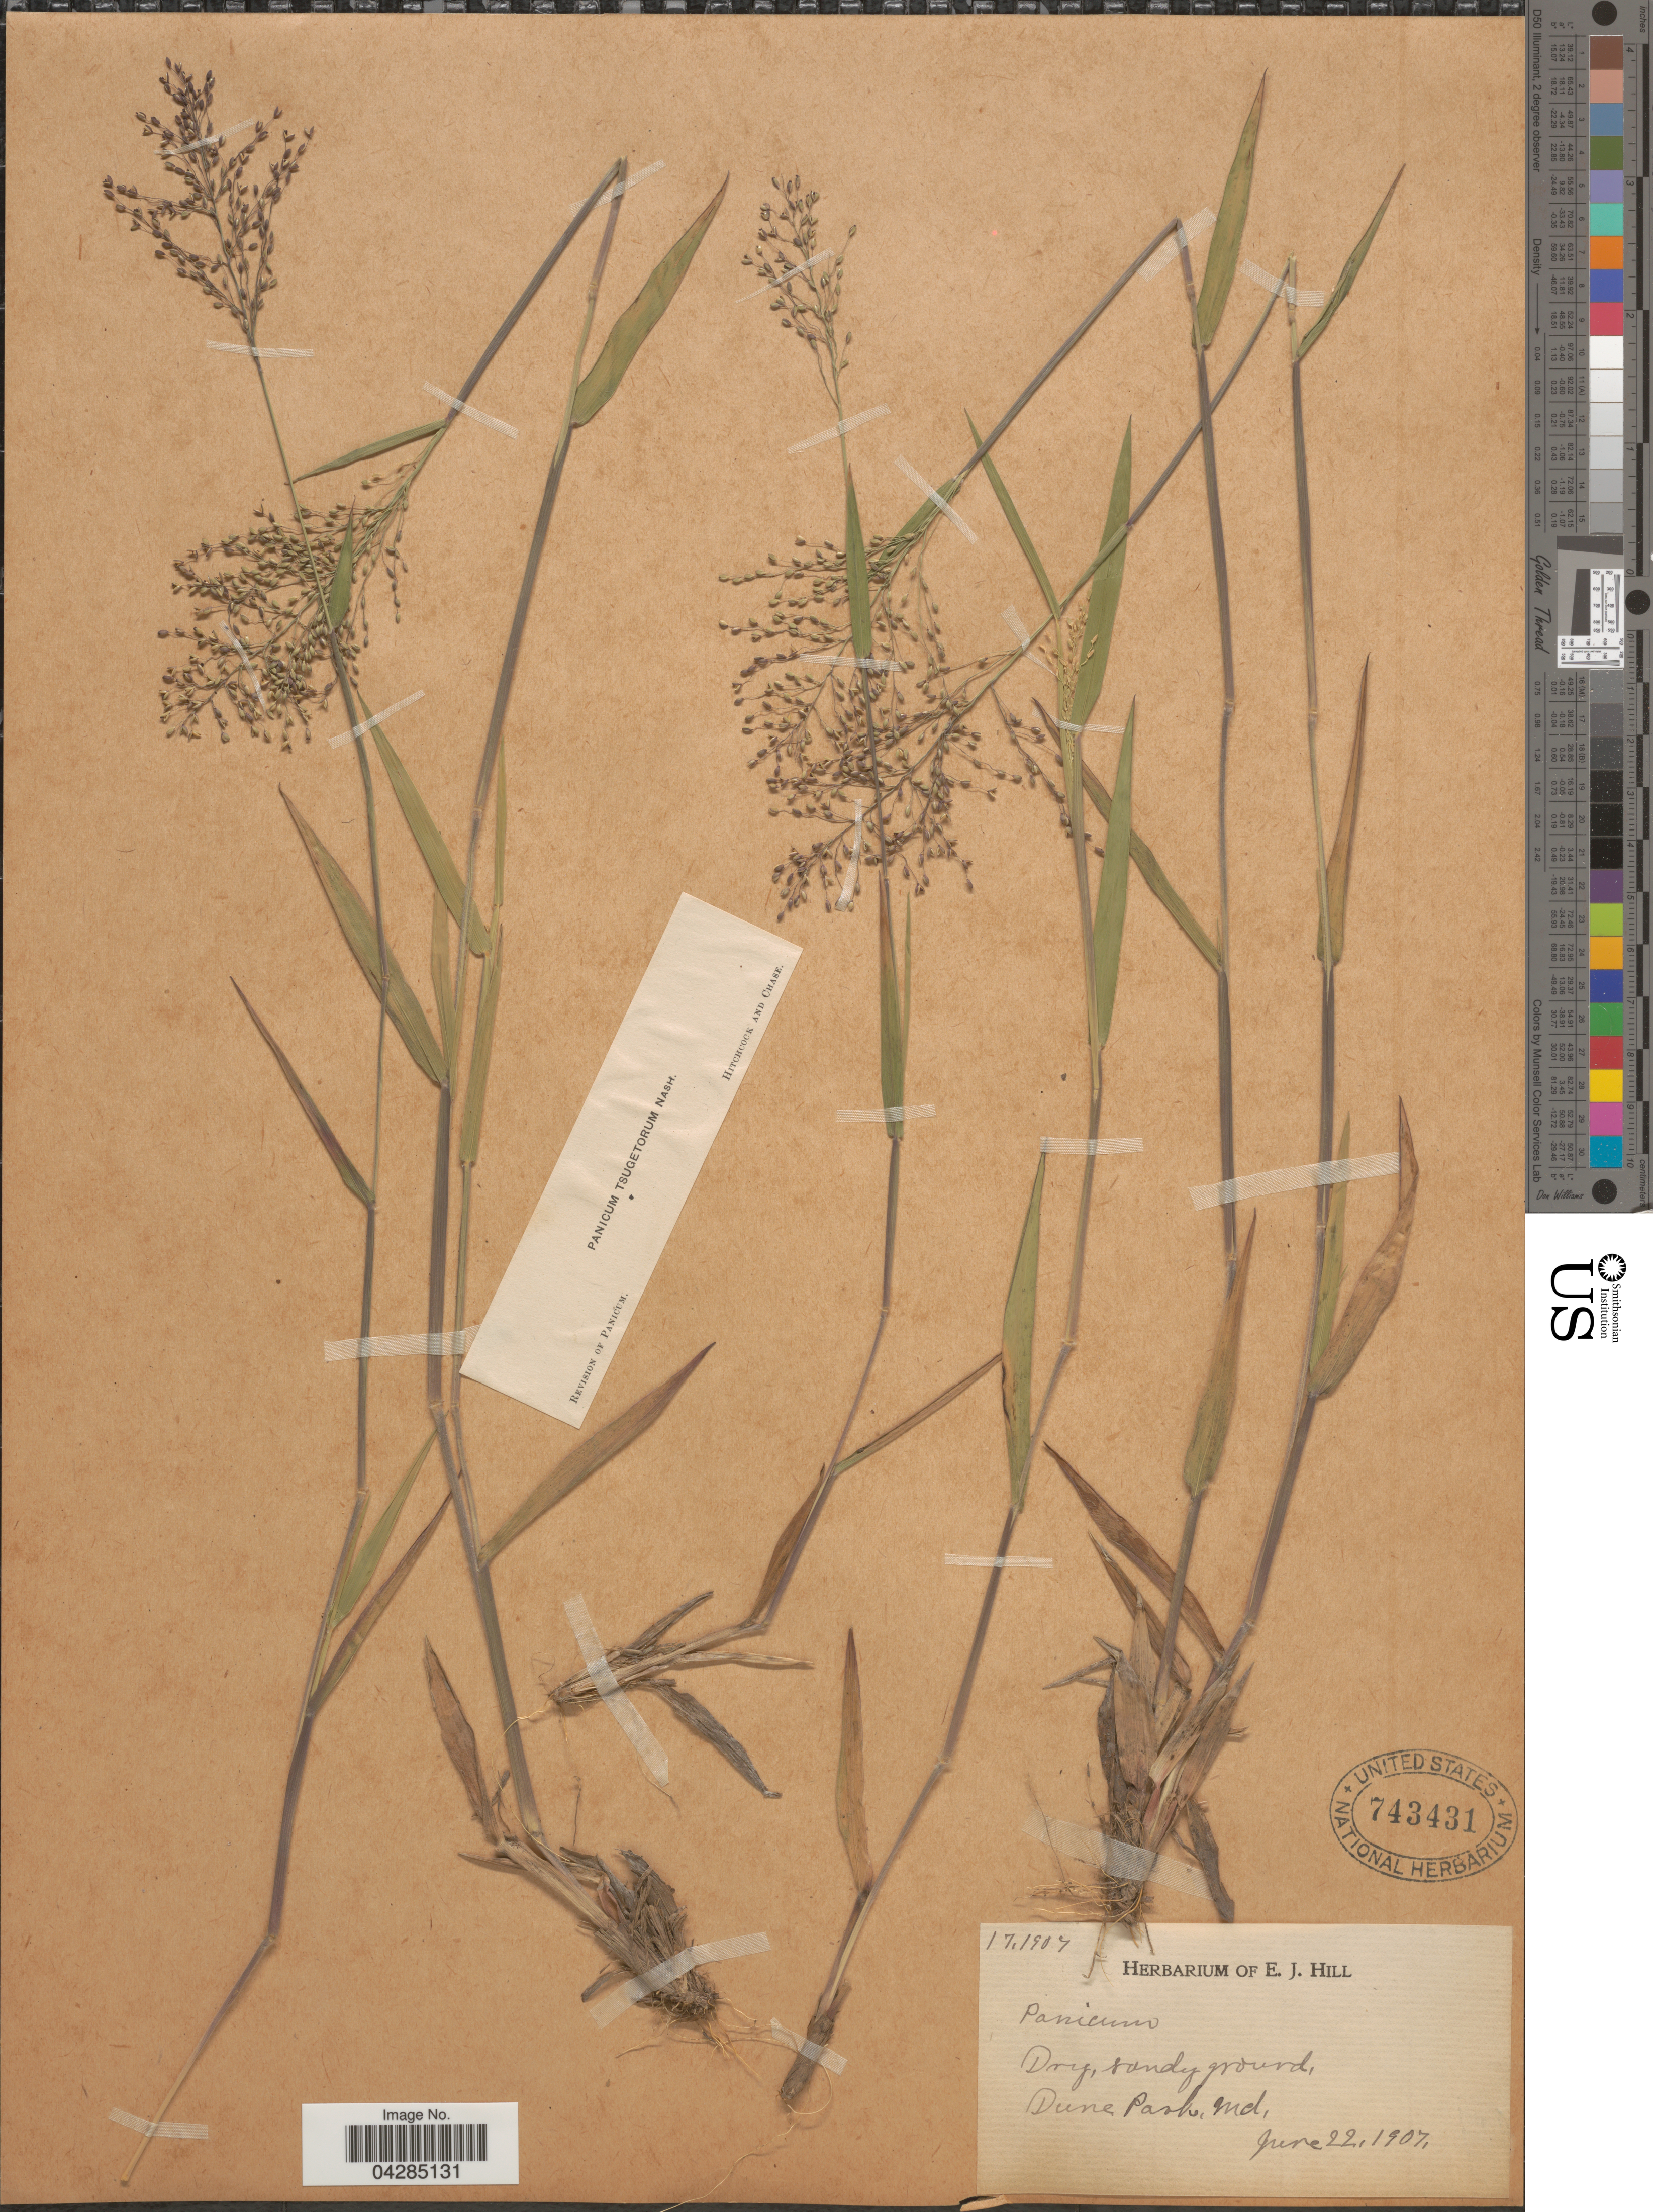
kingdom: Plantae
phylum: Tracheophyta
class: Liliopsida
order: Poales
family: Poaceae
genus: Dichanthelium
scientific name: Dichanthelium portoricense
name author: (Desv. ex Ham.) B.F. Hansen & Wunderlin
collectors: Ex herb. E. J. Hill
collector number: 17, 2907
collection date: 1907-06-22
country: United States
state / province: Indiana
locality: Dry, sandy ground, Dune Park.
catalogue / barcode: US 743431